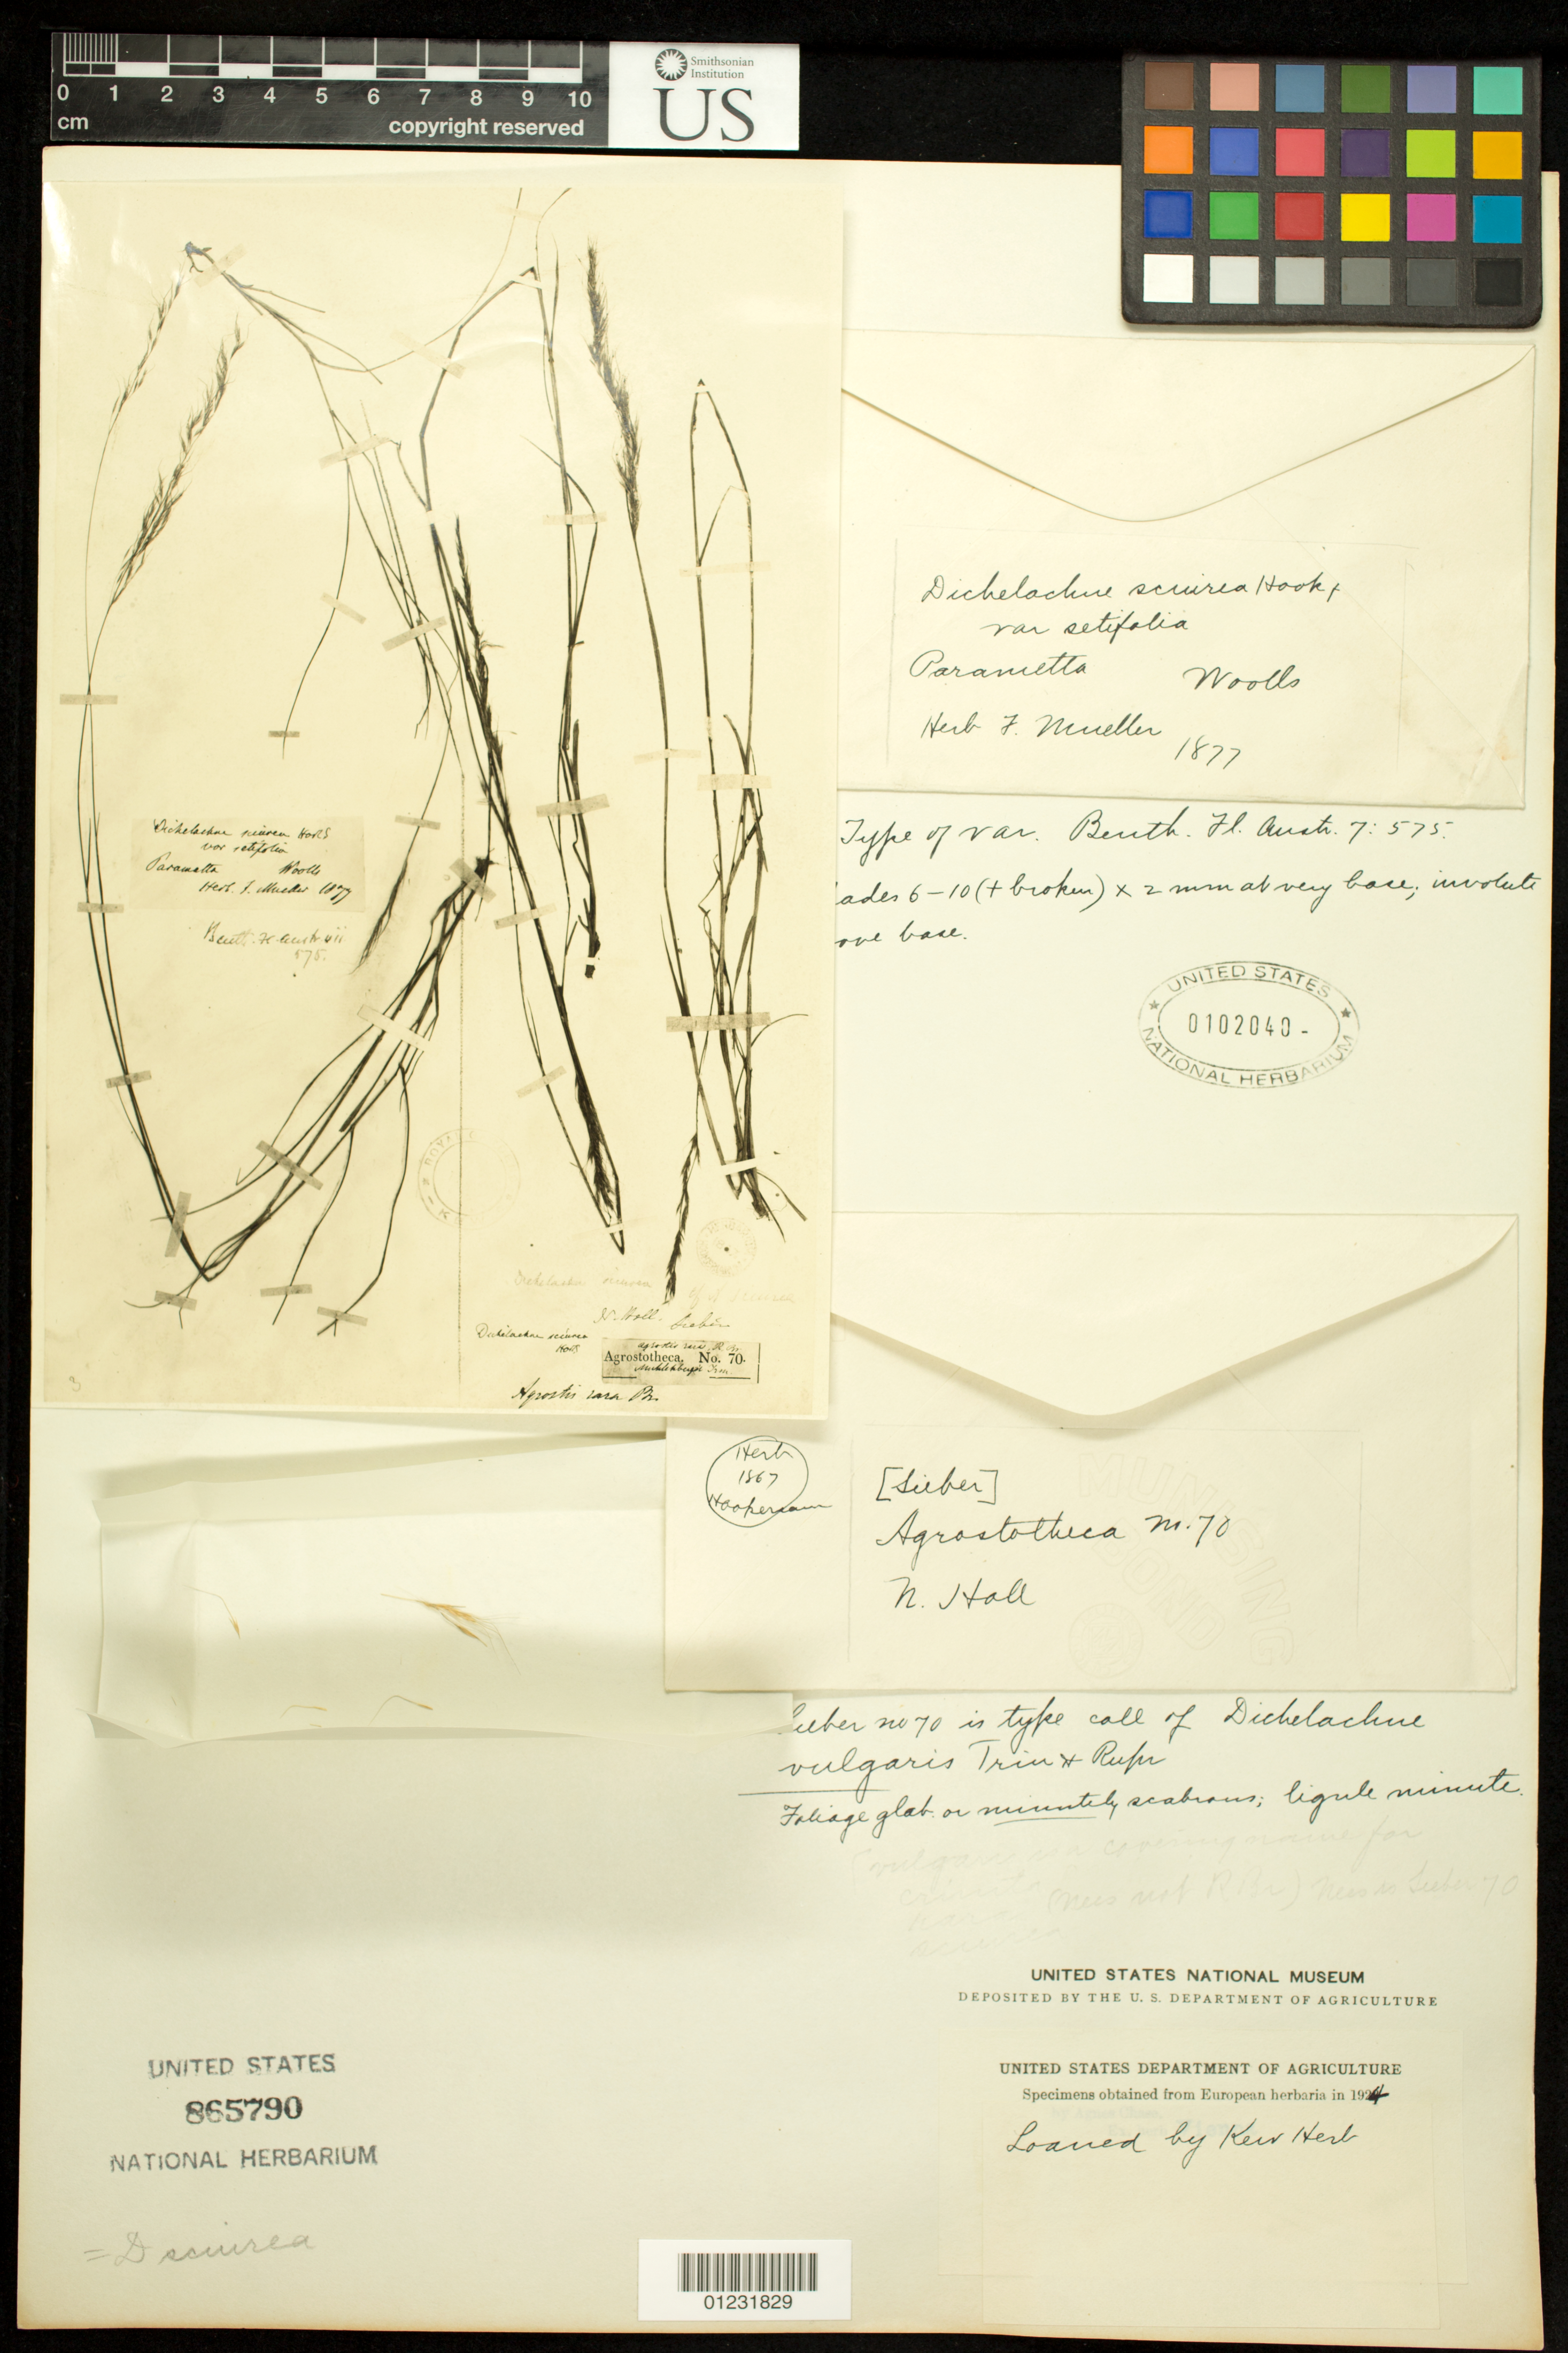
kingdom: Plantae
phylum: Tracheophyta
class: Liliopsida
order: Poales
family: Poaceae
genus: Dichelachne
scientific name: Dichelachne vulgaris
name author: Trin. & Rupr.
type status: Syntype; Isolectotype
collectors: F. W. Sieber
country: Australia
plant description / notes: Fragmentary material of type specimen ex herb. Kew.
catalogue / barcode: US 865790